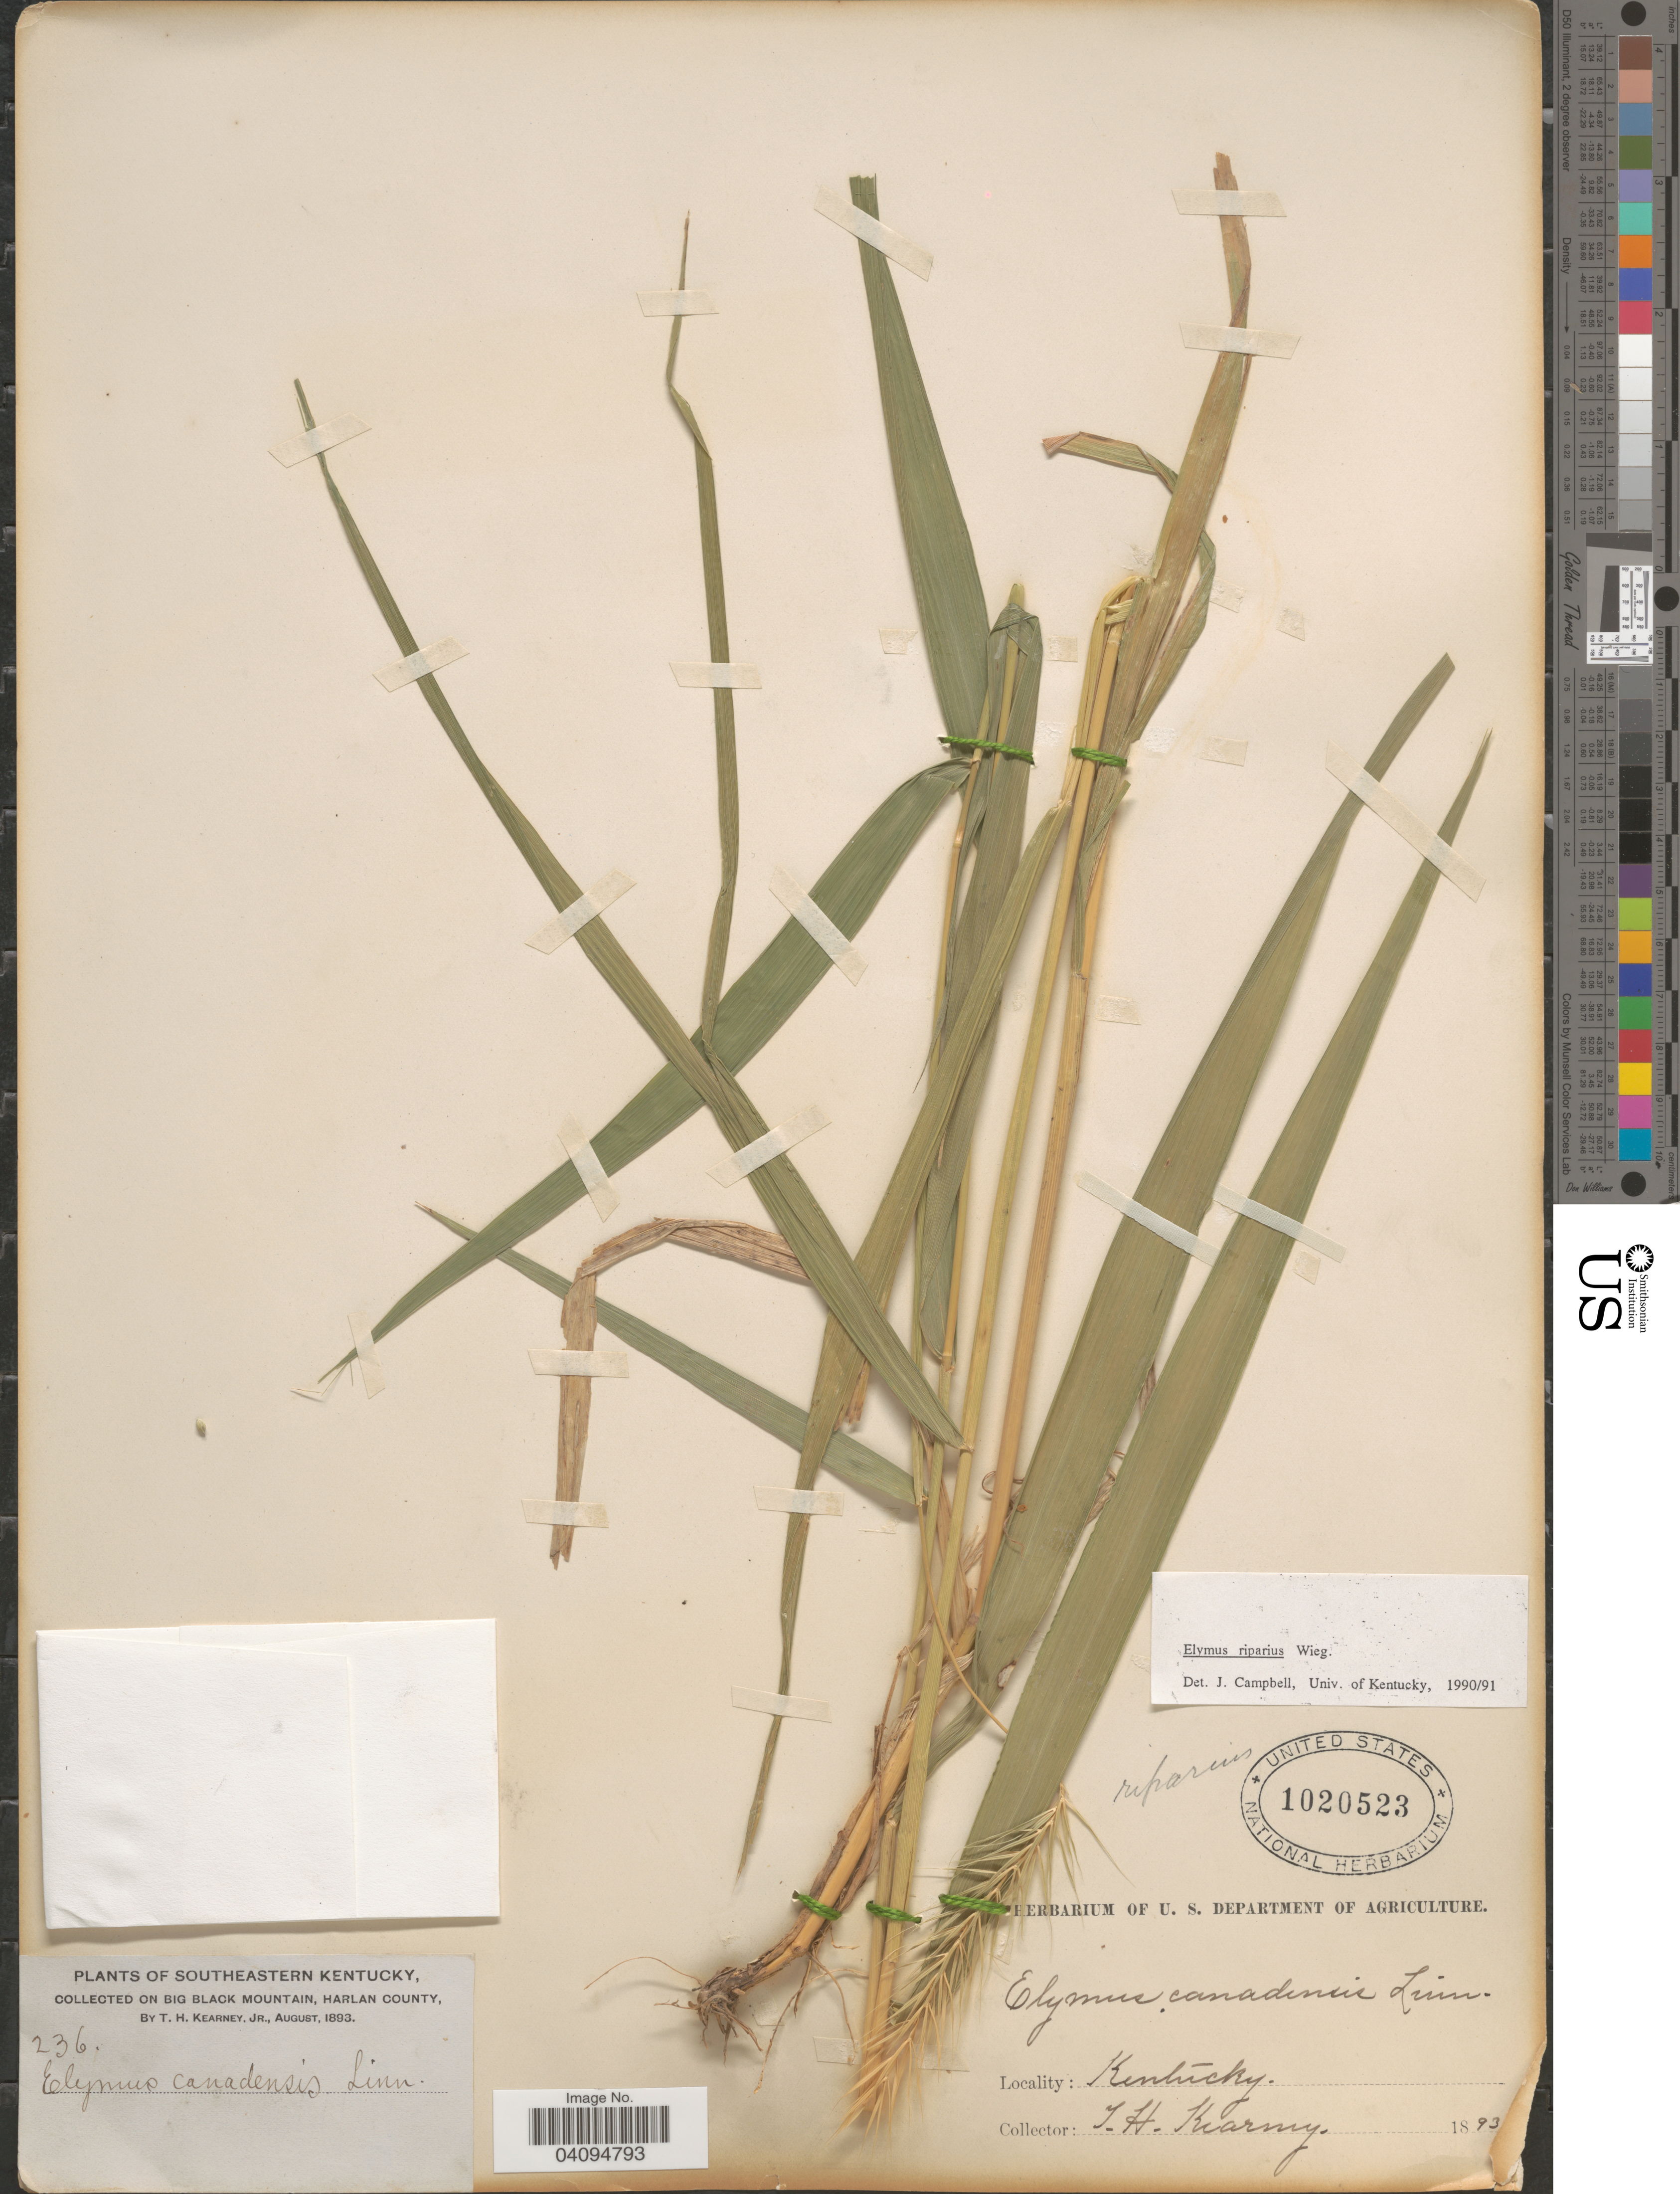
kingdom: Plantae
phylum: Tracheophyta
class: Liliopsida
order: Poales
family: Poaceae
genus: Elymus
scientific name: Elymus riparius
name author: Wiegand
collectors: T. H. Kearney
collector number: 236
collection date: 1893-08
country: United States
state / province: Kentucky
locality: Southeastern Kentucky, On Bog Black Mountain, Harlan County.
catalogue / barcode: US 1020523